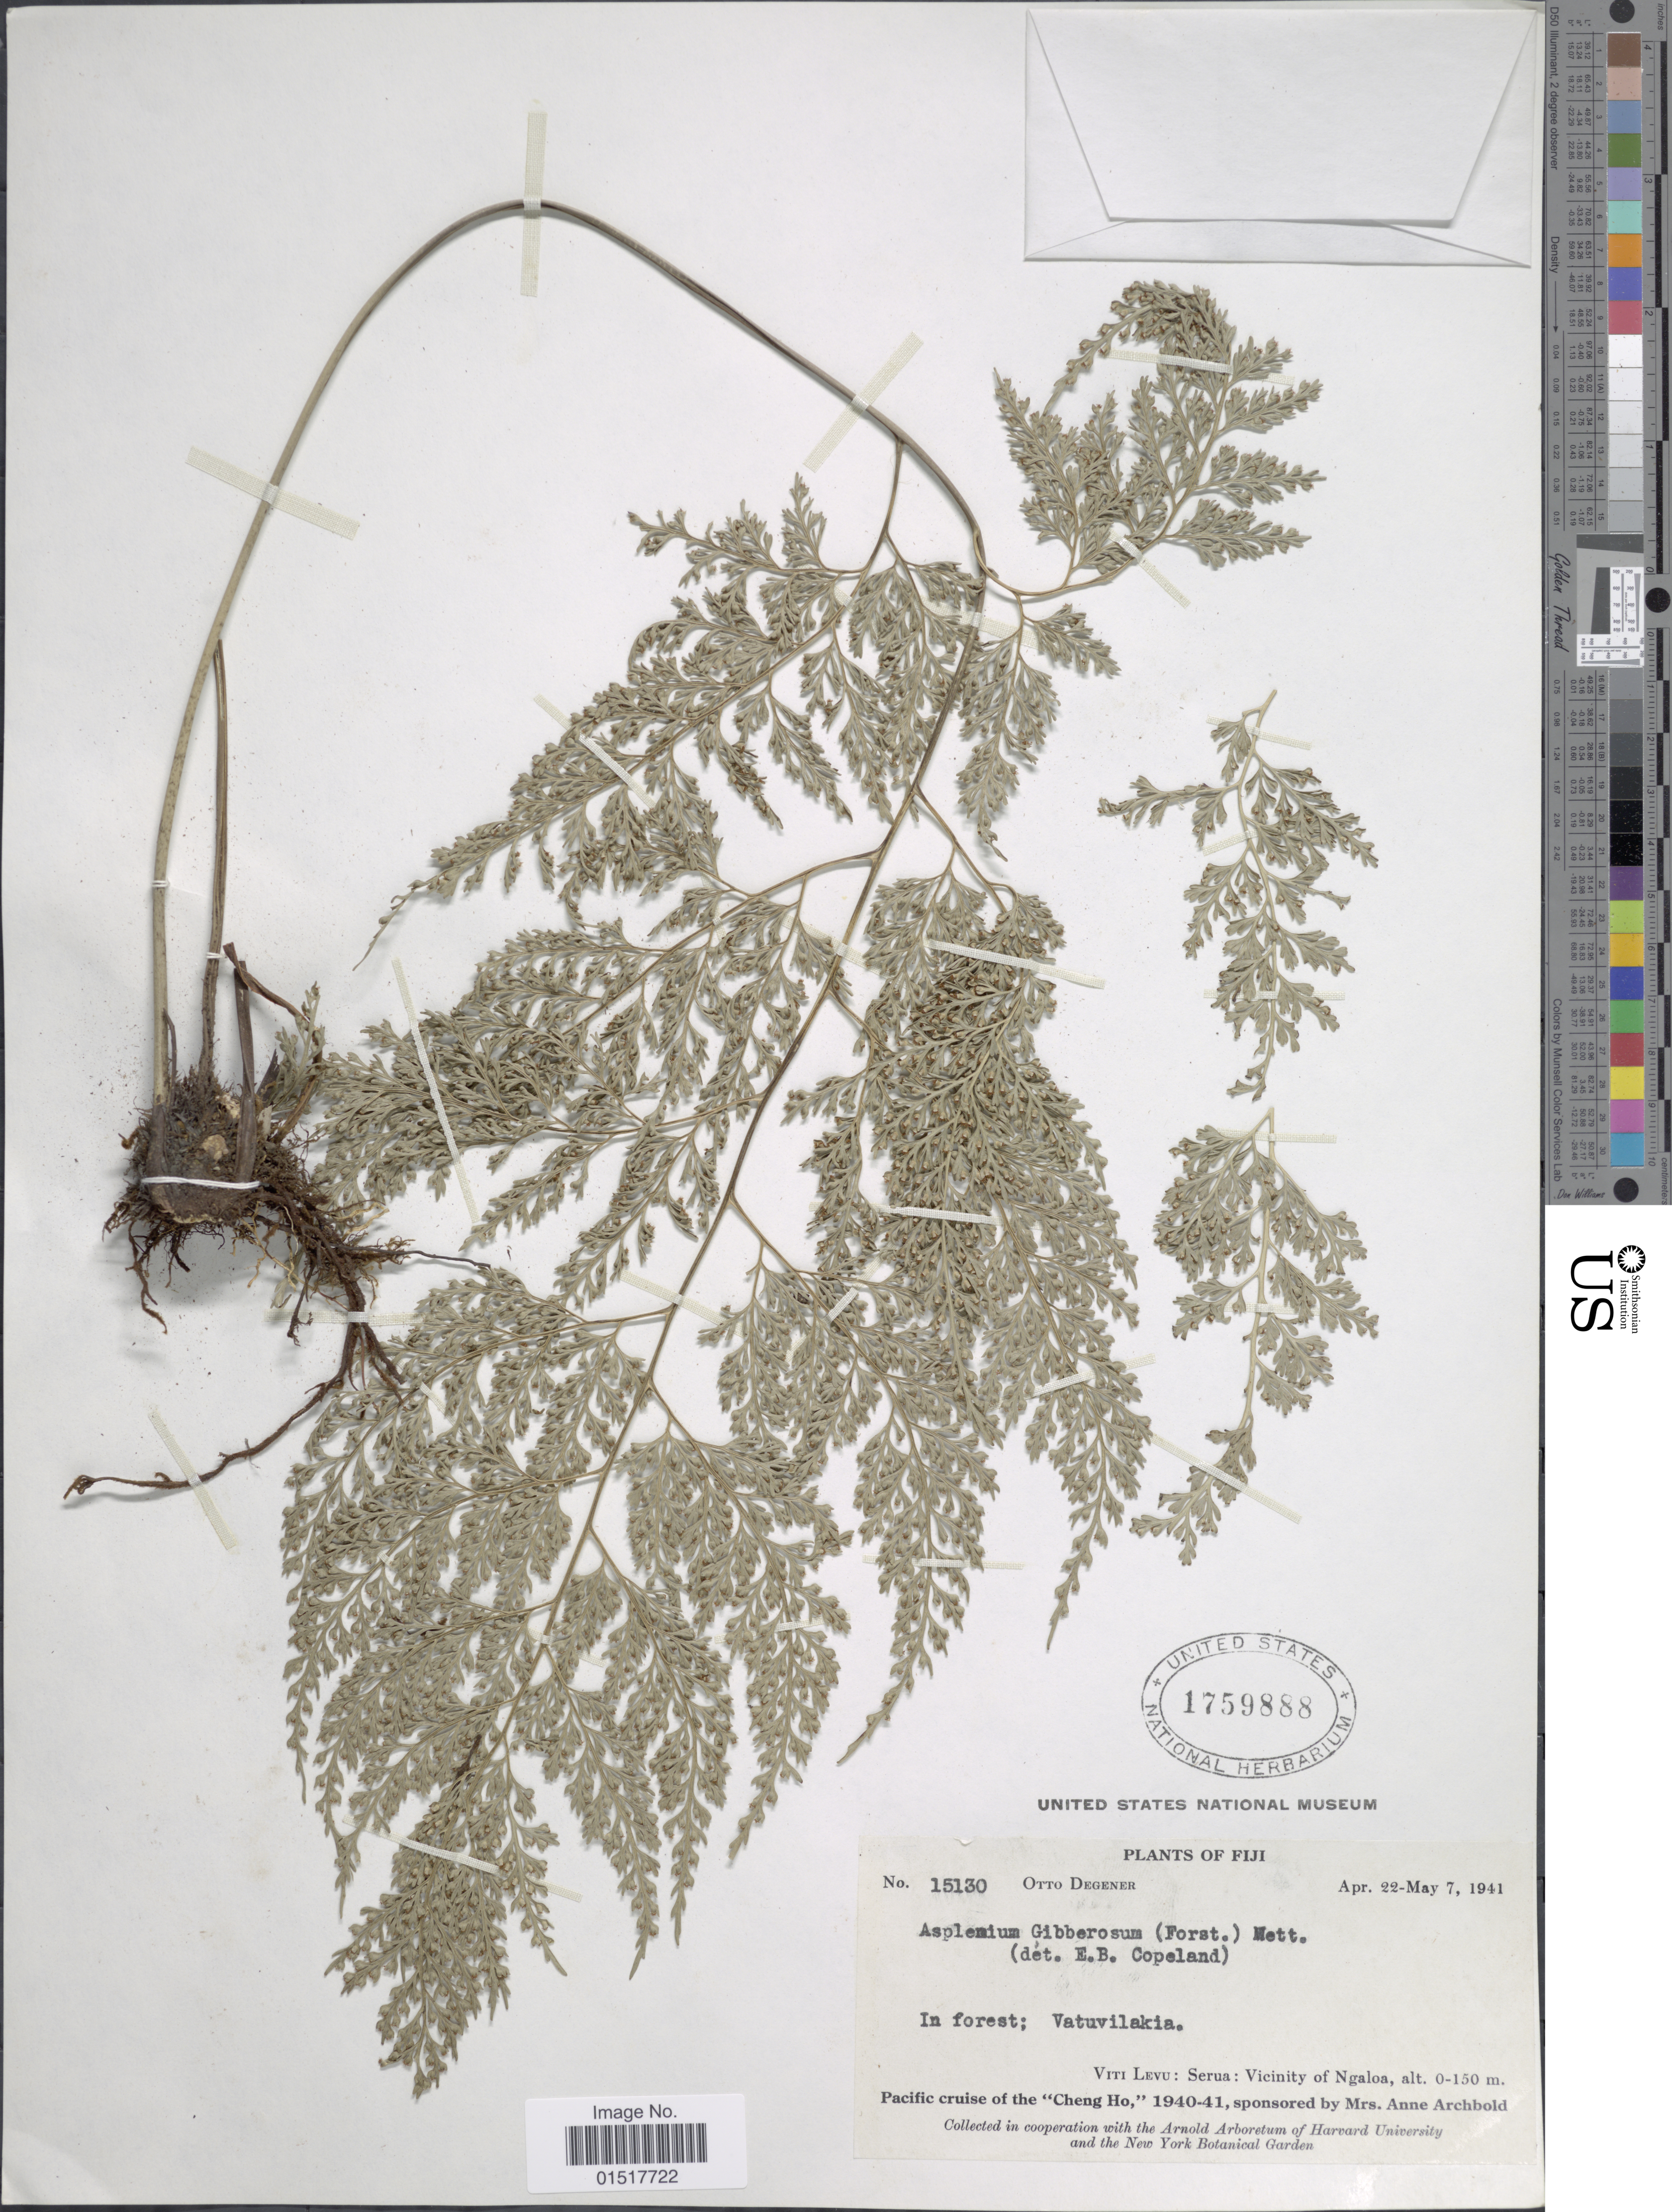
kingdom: Plantae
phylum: Tracheophyta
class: Polypodiopsida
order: Polypodiales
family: Aspleniaceae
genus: Asplenium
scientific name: Asplenium gibberosum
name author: (G. Forst.) Mett.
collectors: O. Degener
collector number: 15130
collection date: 1941-04-22/1941-05-07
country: Fiji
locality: In forest; Vatuvilakia. Viti Levu: Serua: Vicinity of Ngaloa.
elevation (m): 0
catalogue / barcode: US 1759888